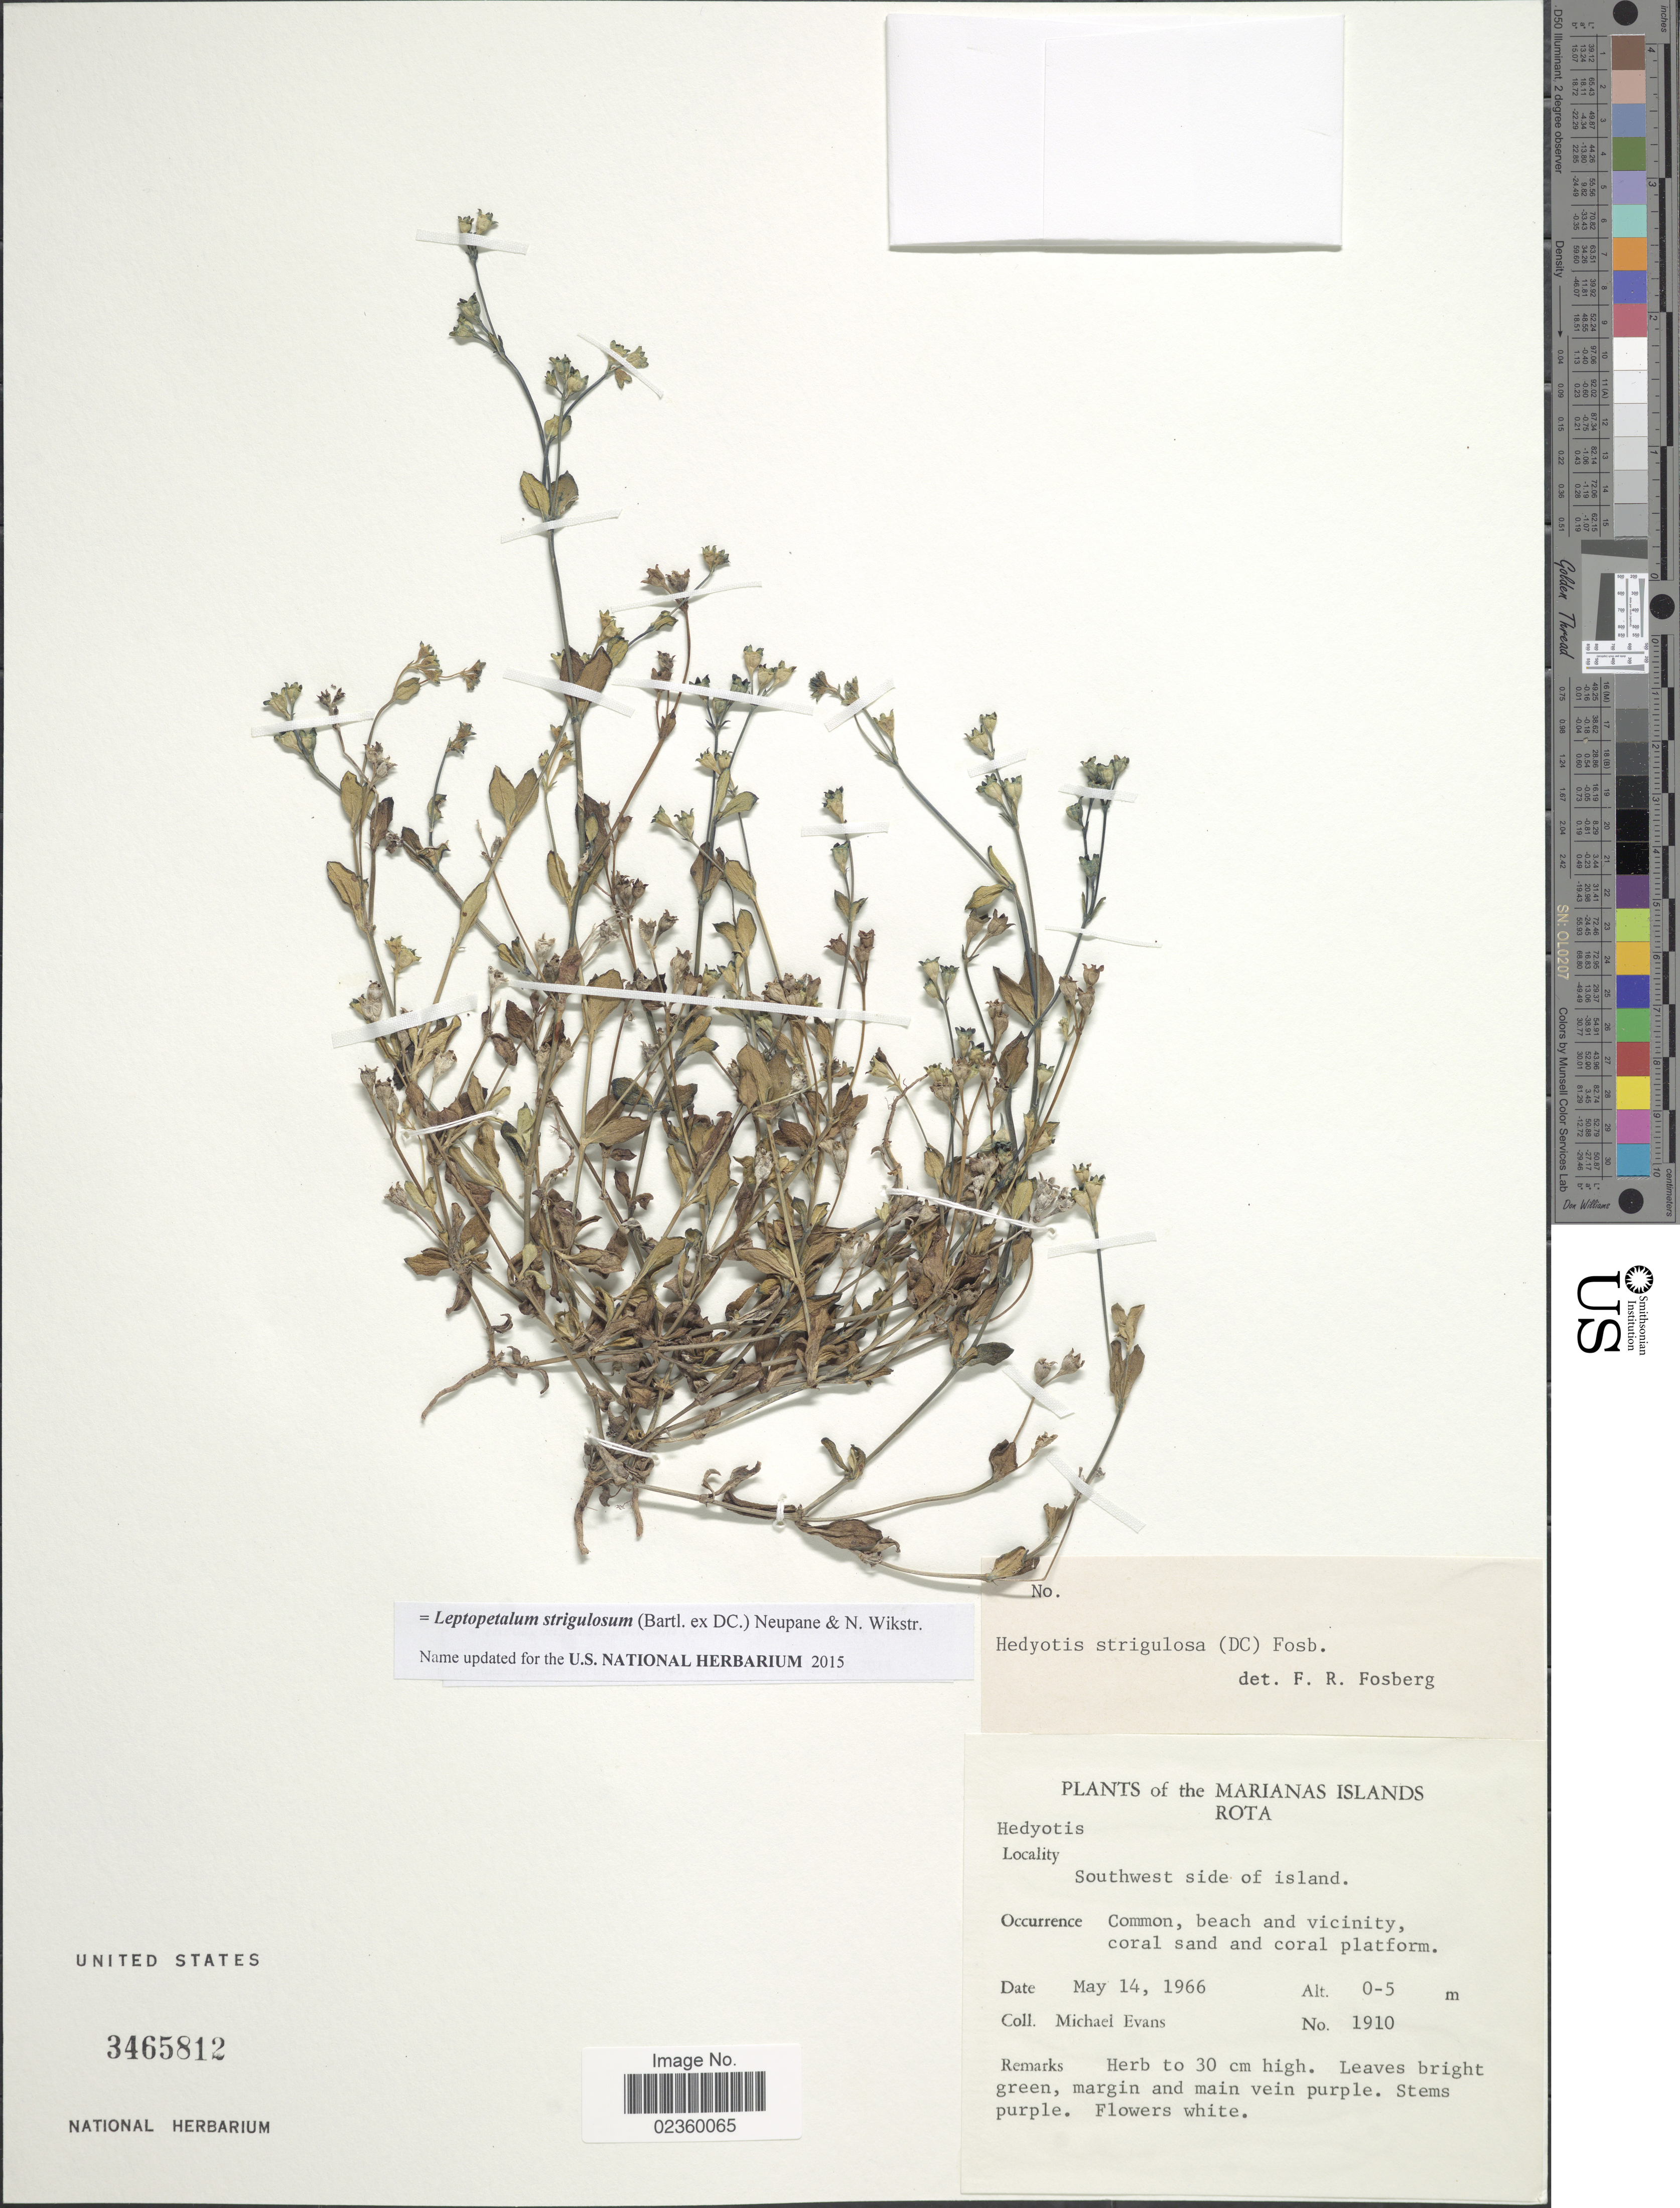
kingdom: Plantae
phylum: Tracheophyta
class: Magnoliopsida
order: Gentianales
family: Rubiaceae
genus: Leptopetalum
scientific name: Leptopetalum strigulosum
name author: (Bartl. ex DC.) Neupane & N. Wikstr.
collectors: M. Evans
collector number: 1910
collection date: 1966-05-14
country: Northern Mariana Islands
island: Rota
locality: Rota. Southwest side of island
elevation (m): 0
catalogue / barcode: US 3465812